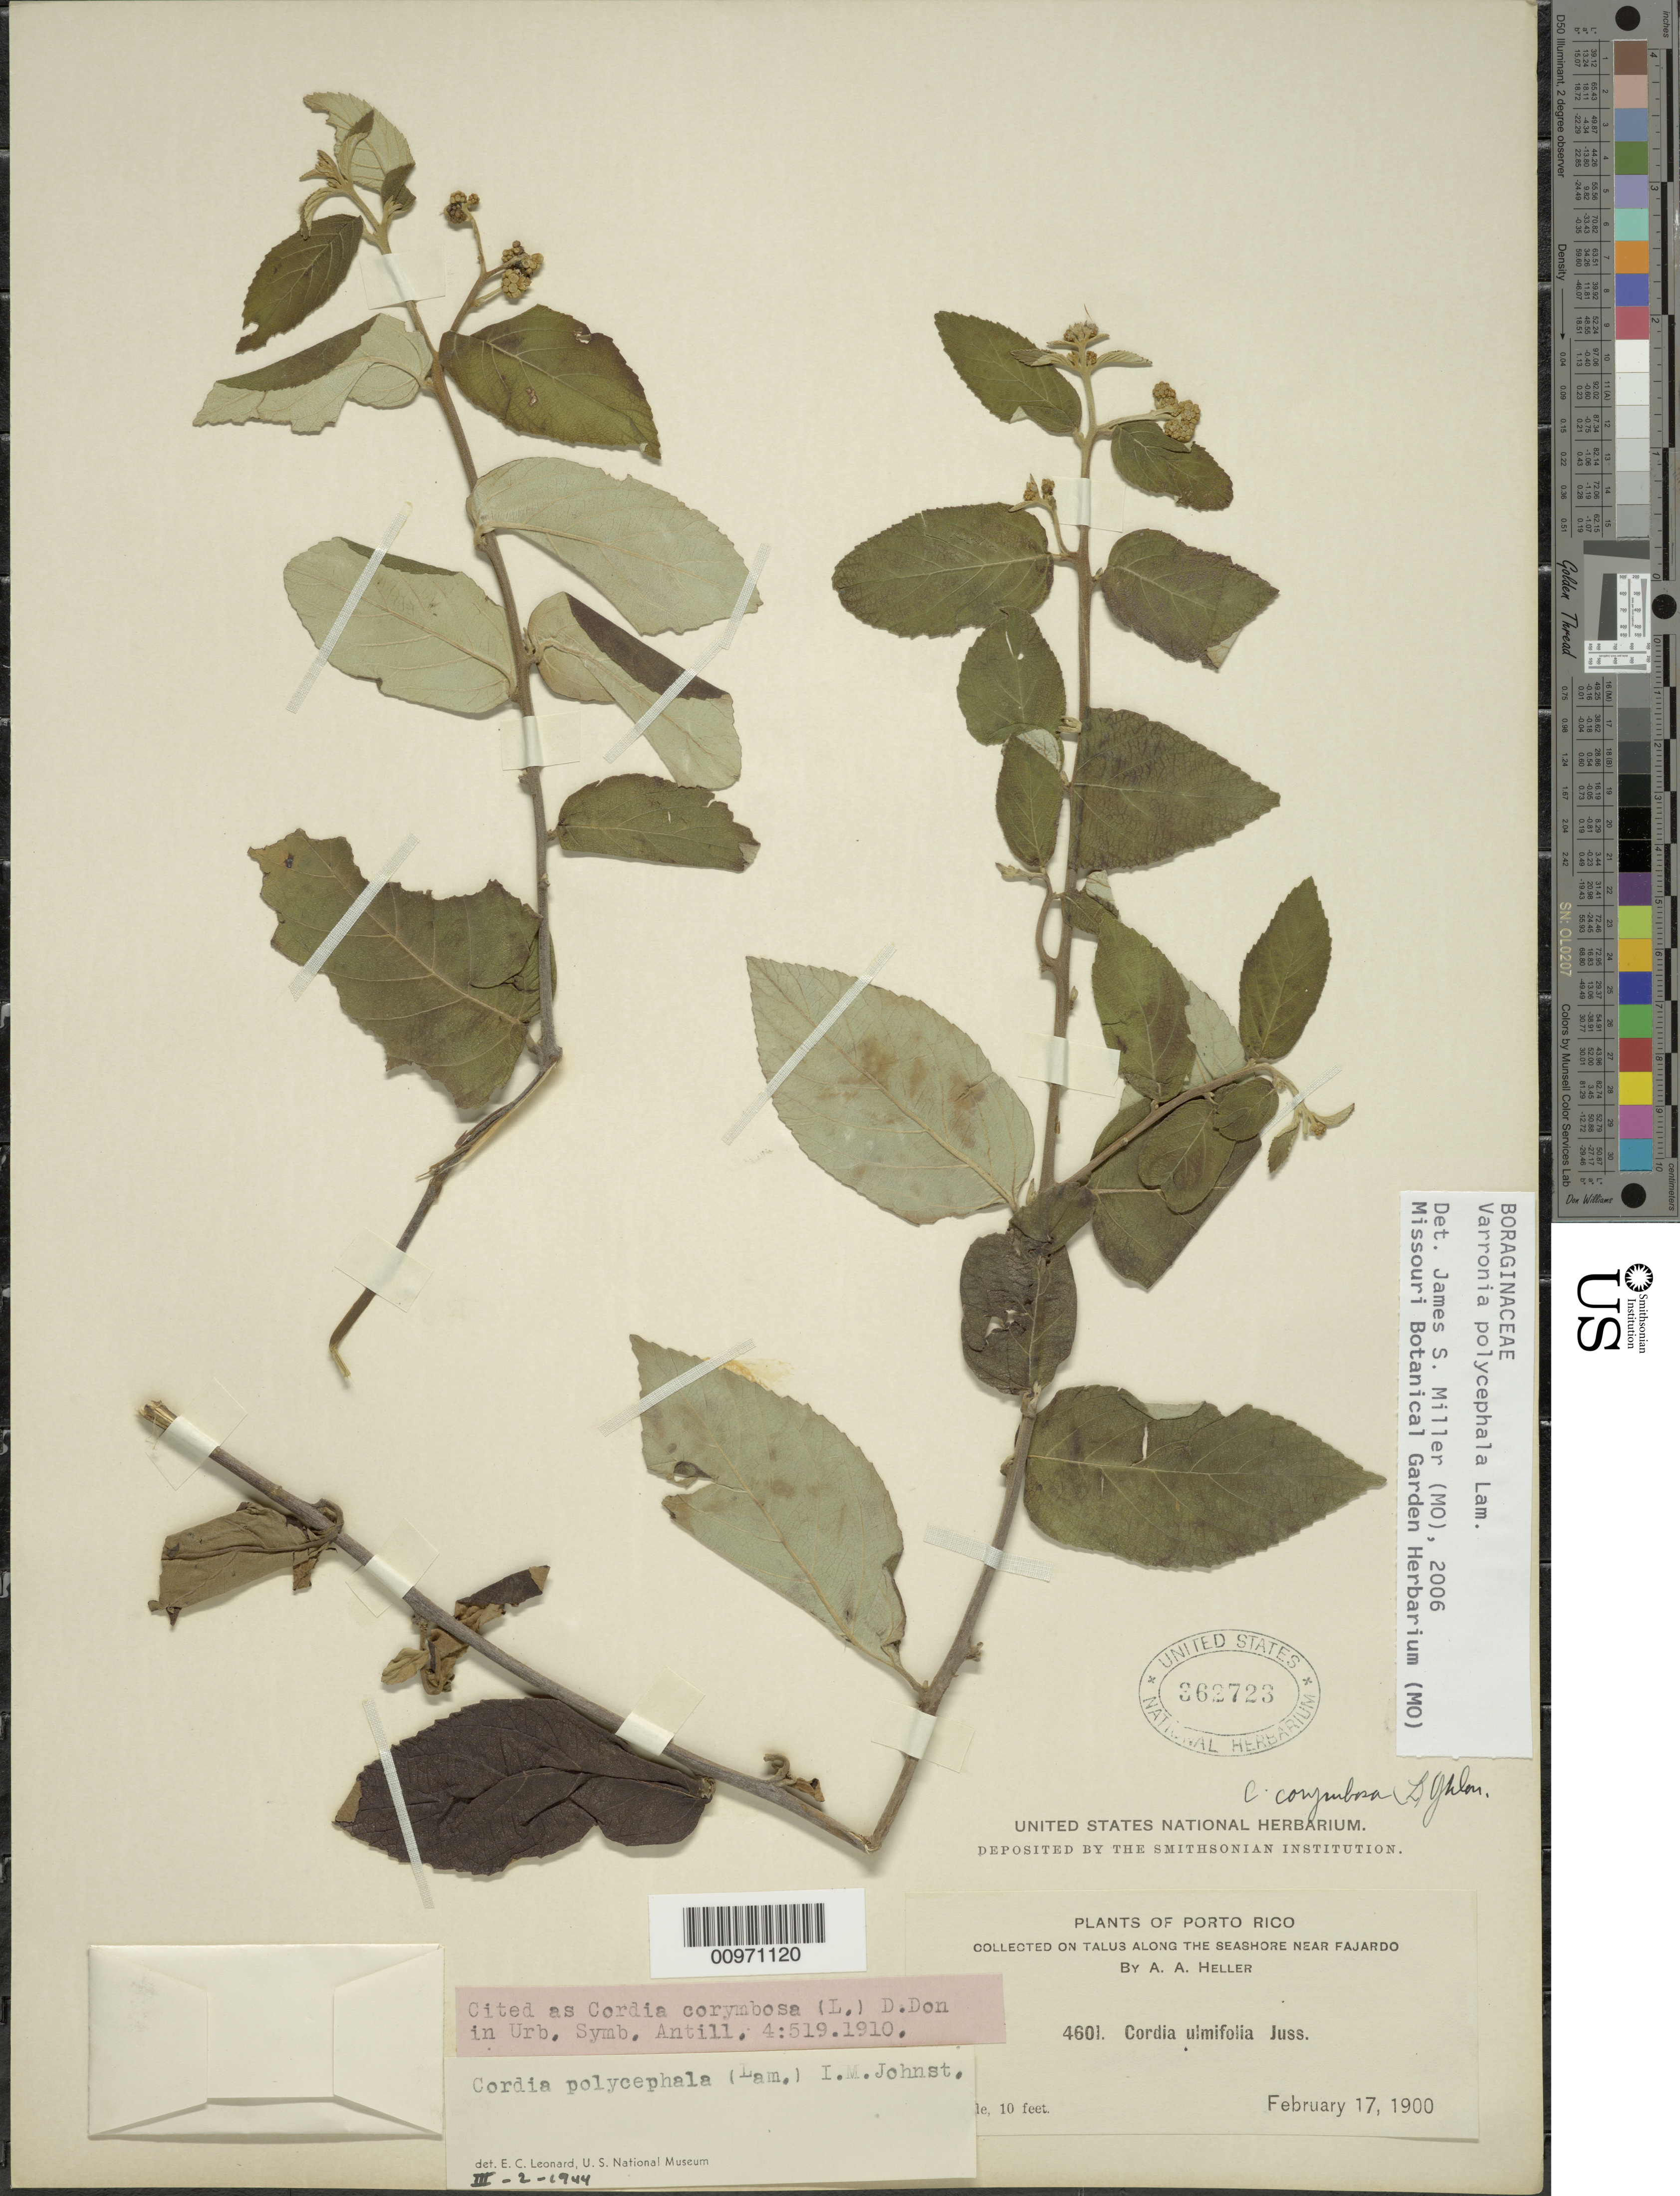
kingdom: Plantae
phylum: Tracheophyta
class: Magnoliopsida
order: Boraginales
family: Cordiaceae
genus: Varronia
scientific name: Varronia polycephala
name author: Lam.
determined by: Miller, James S., (MO), Missouri Botanical Garden (UNITED STATES)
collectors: A. A. Heller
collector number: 4601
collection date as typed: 17 Feb 1900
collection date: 1900-02-17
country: Puerto Rico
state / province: Fajardo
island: Puerto Rico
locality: Near Fajardo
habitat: On talus along seashore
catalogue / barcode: US 362723